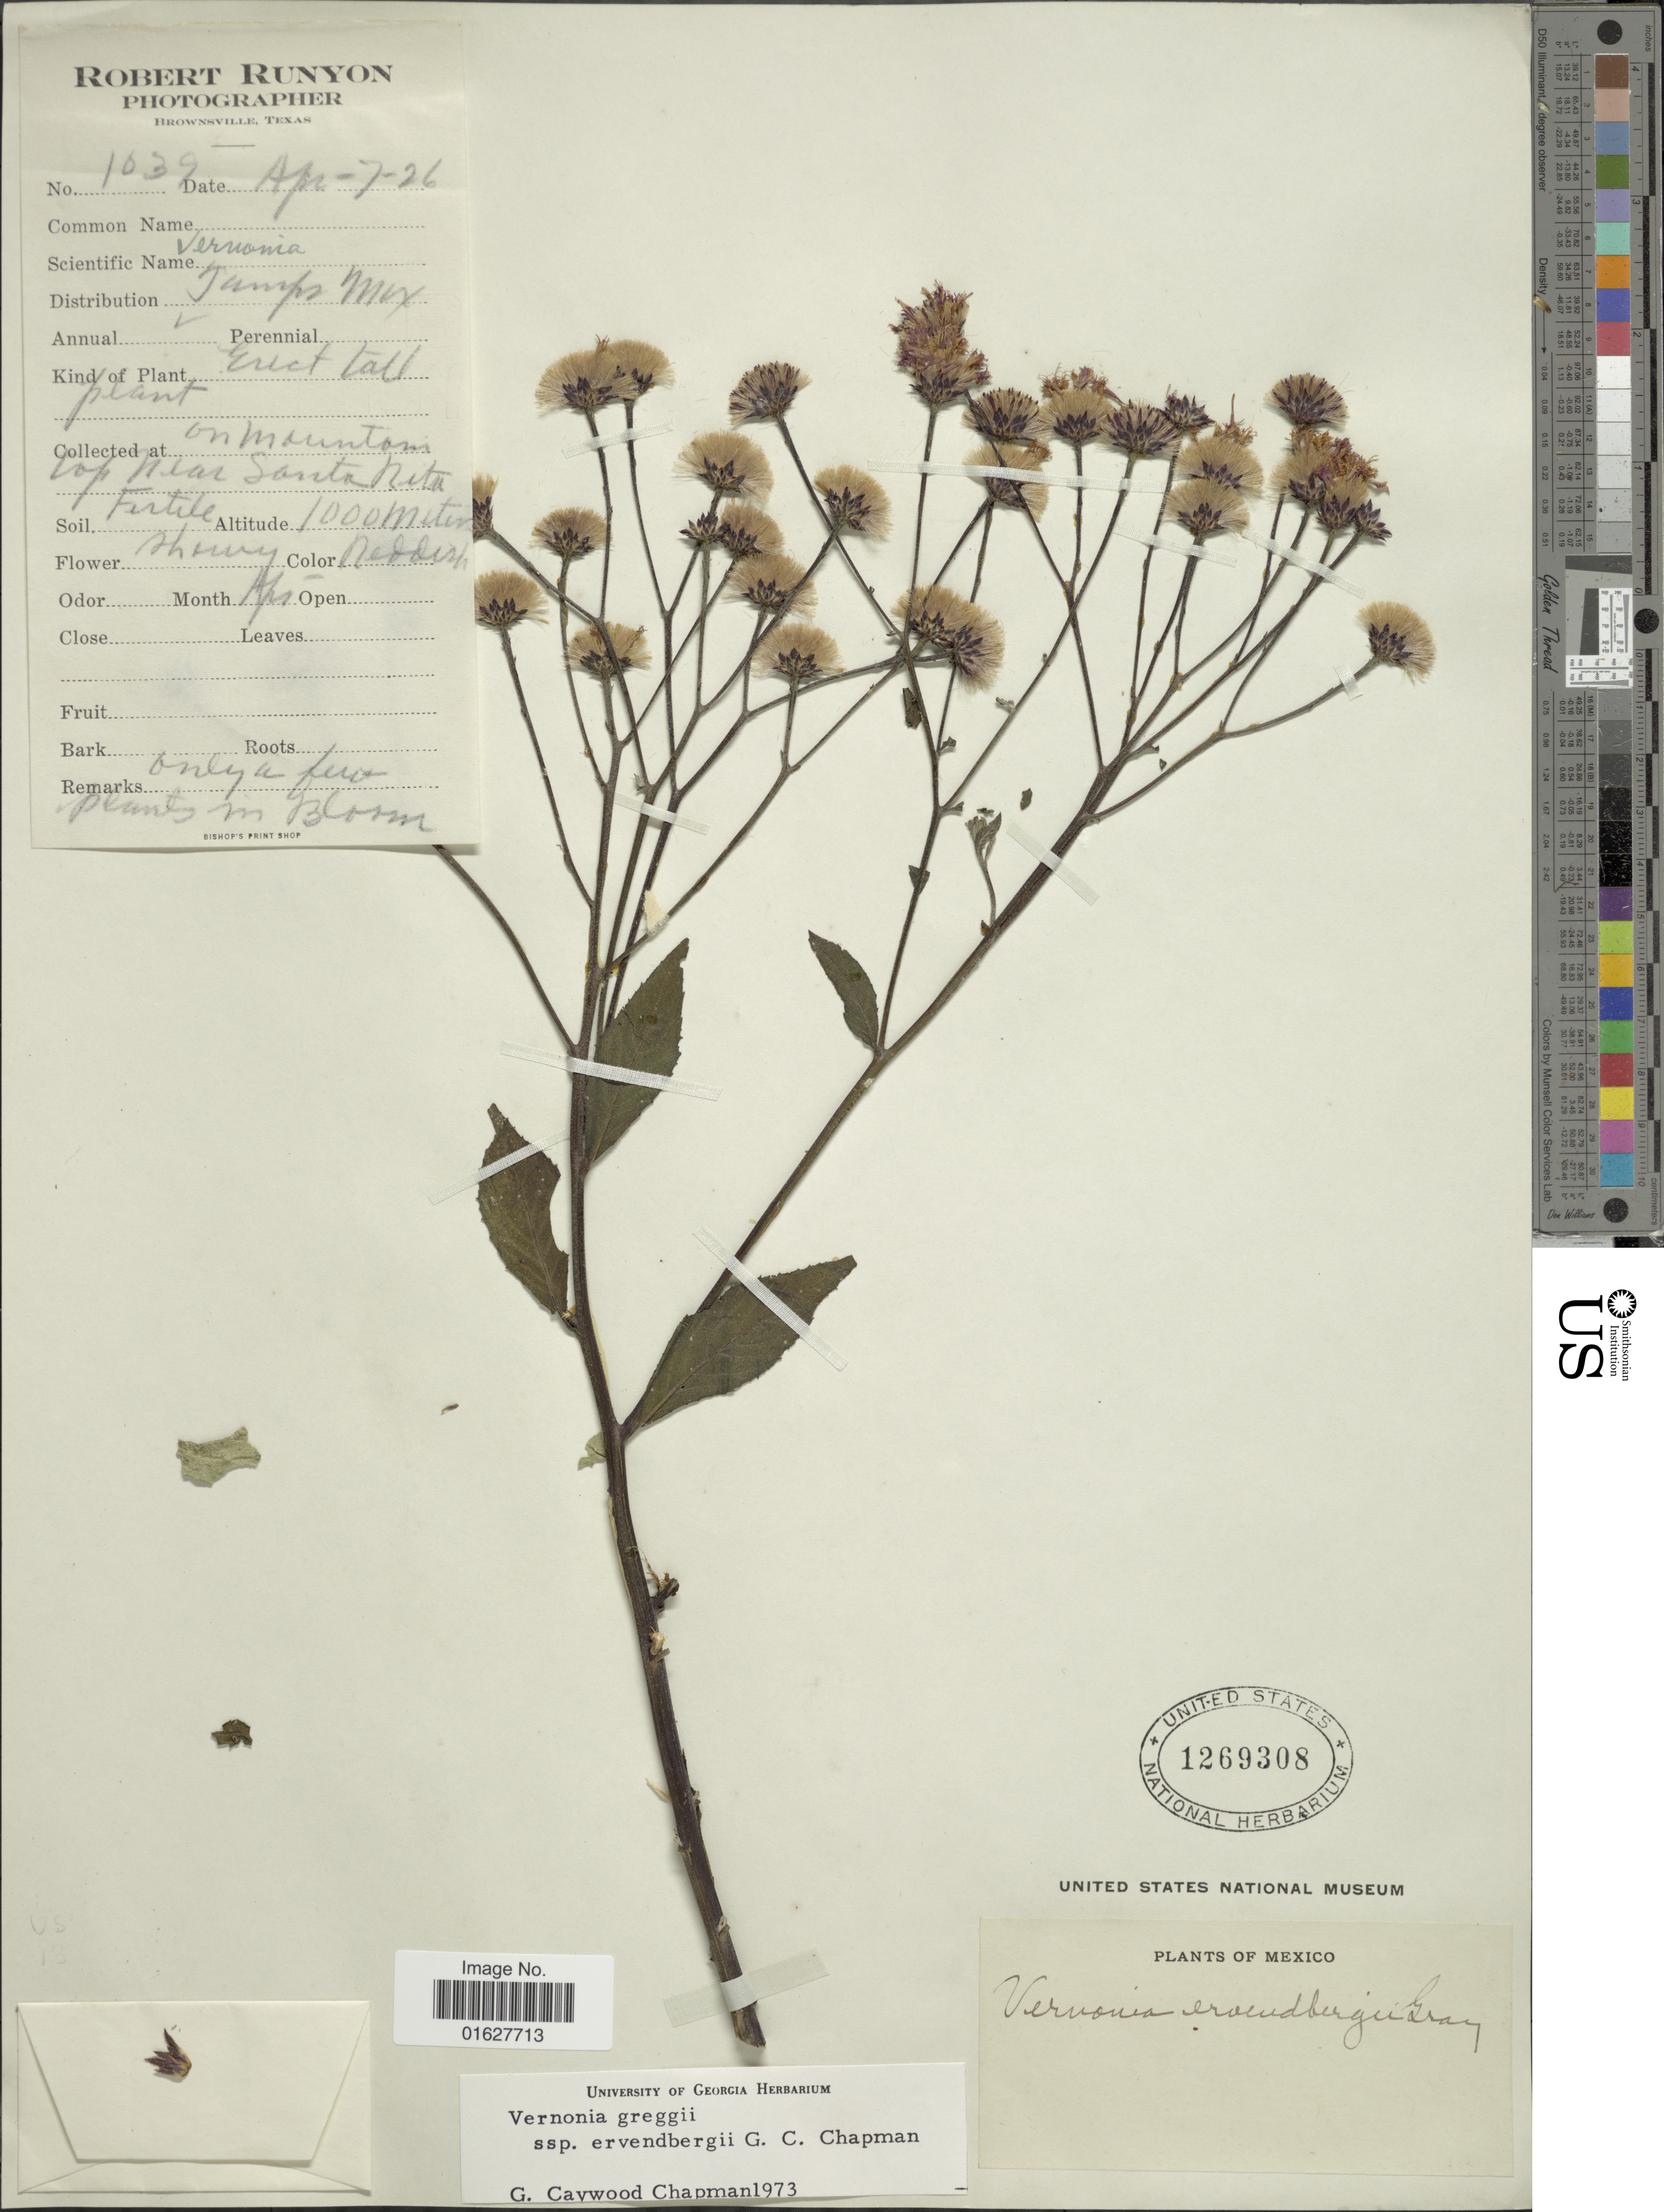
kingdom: Plantae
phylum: Tracheophyta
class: Magnoliopsida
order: Asterales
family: Asteraceae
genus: Vernonia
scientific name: Vernonia greggii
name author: A. Gray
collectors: R. Runyon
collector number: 1039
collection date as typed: Transcribed d/m/y: 7/4/26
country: Mexico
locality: Mexico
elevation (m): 1000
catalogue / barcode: US 1269308